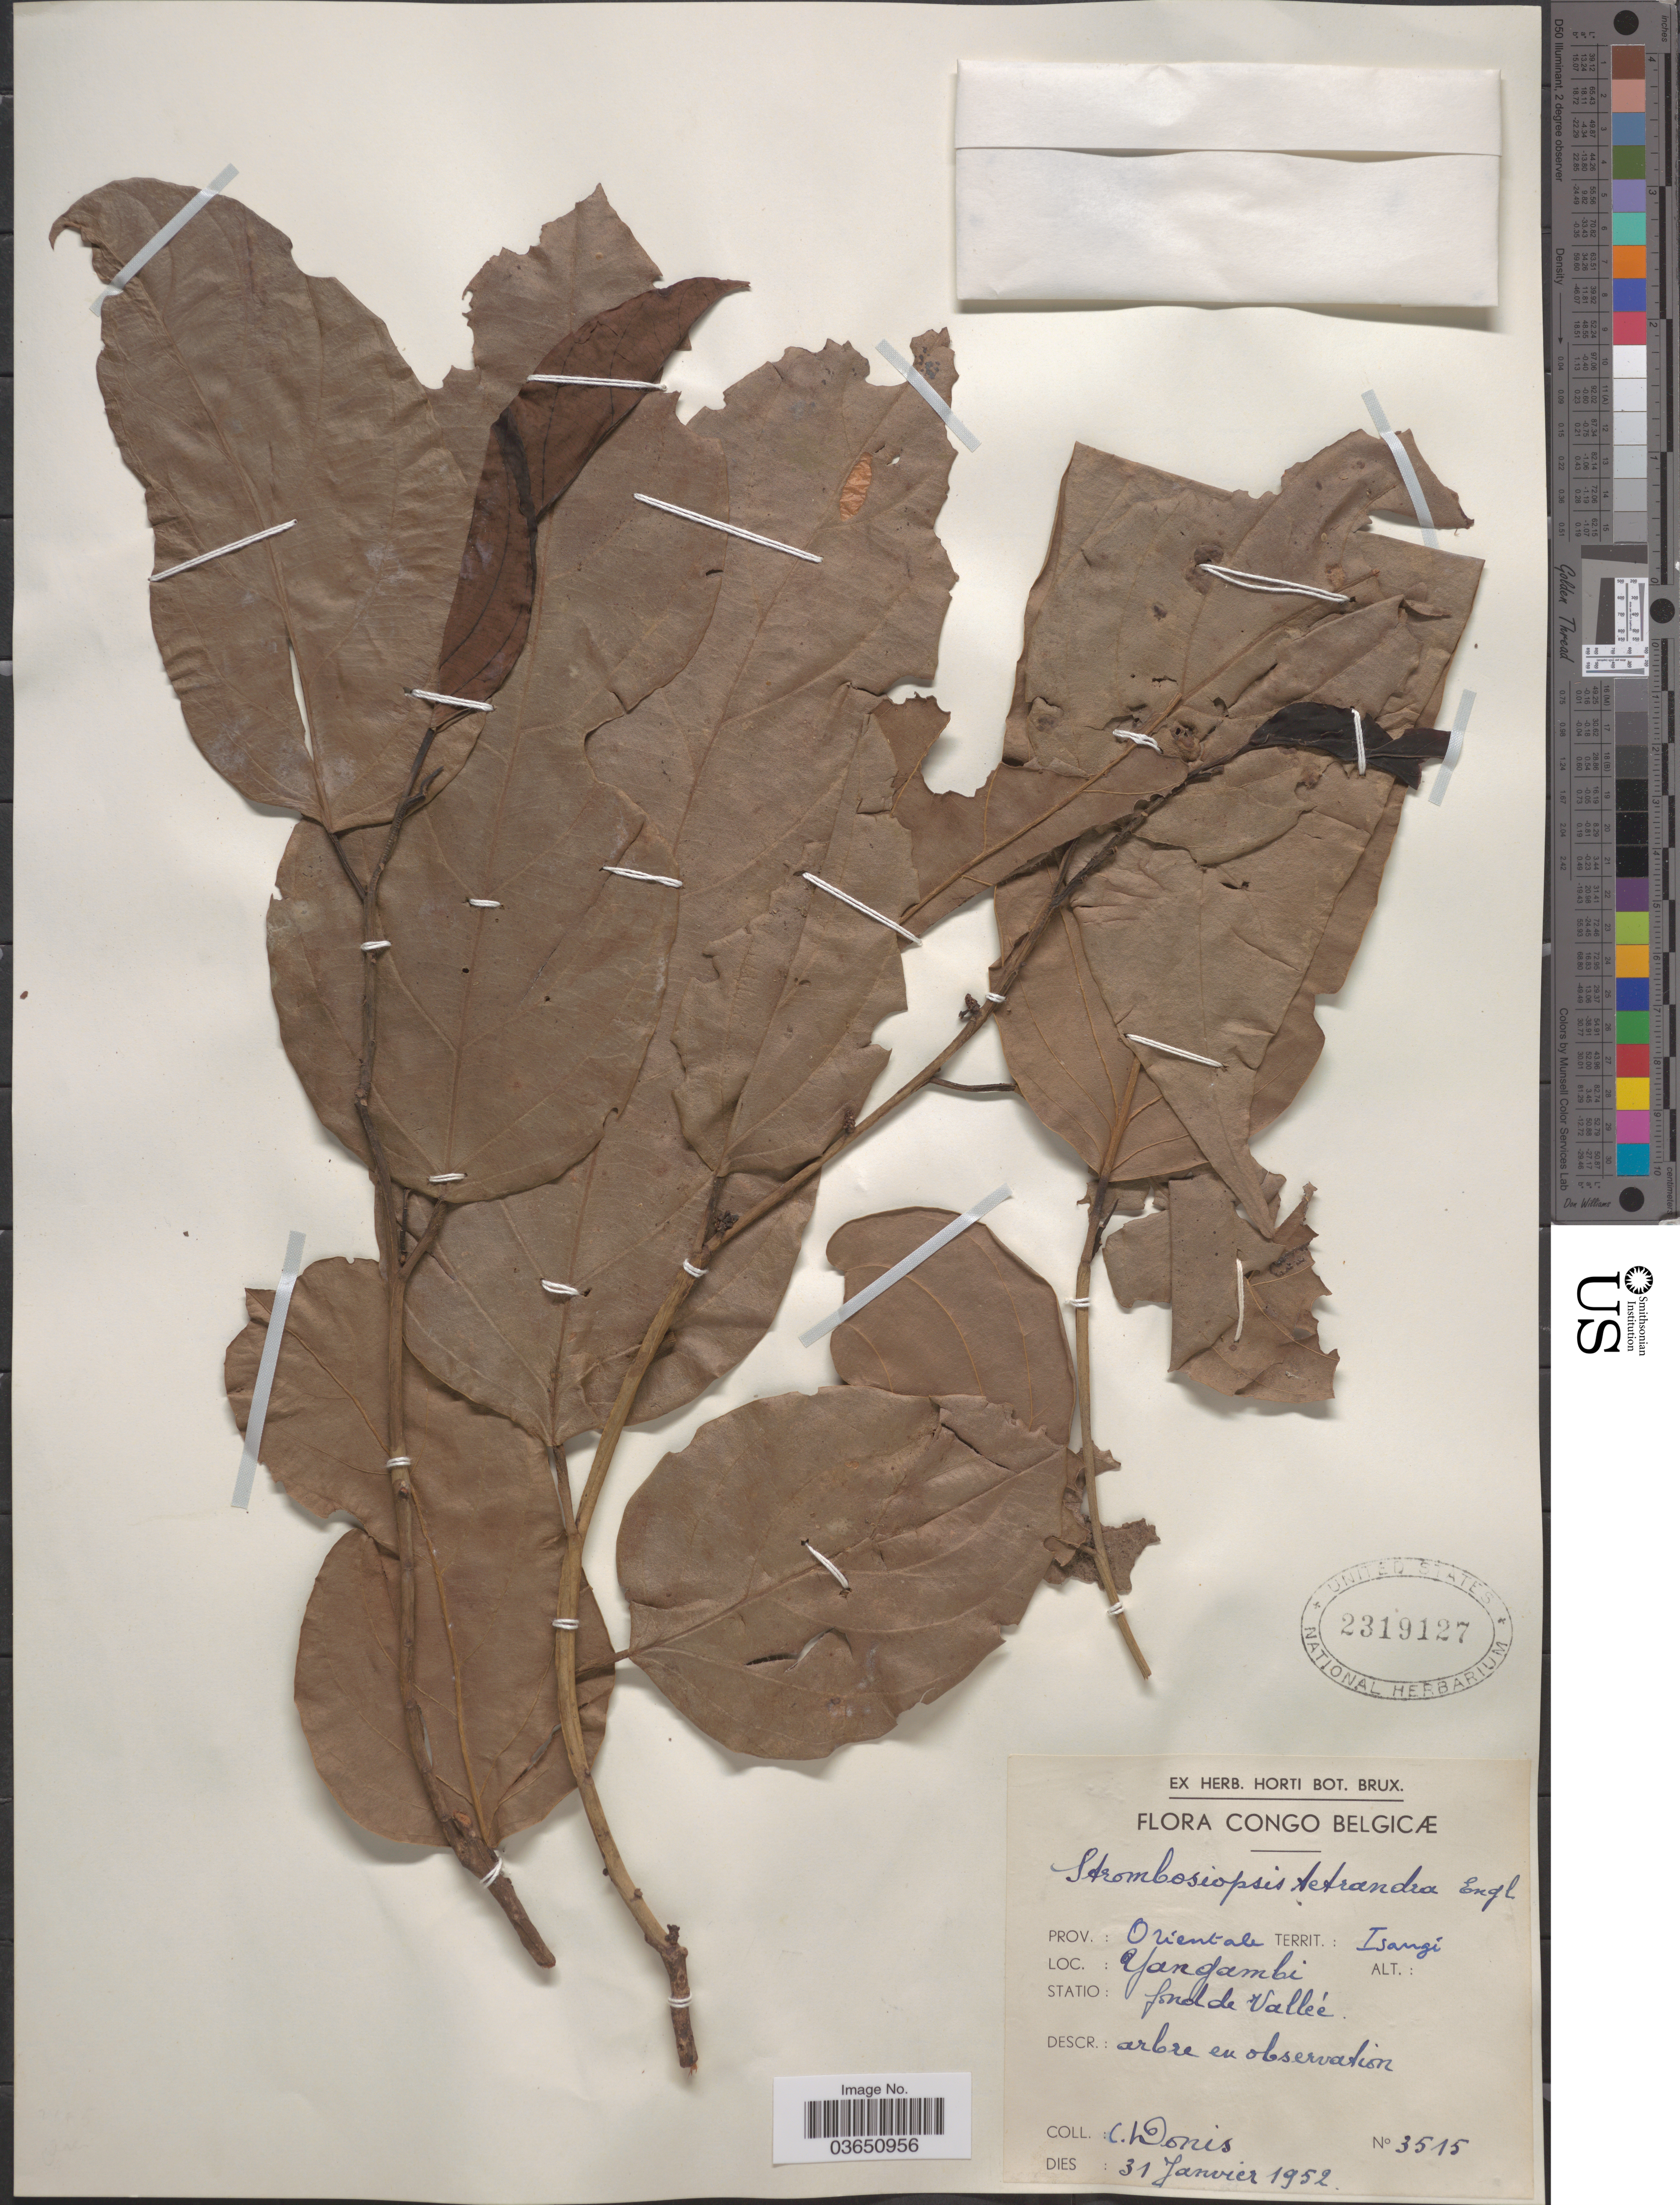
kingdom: Plantae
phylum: Tracheophyta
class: Magnoliopsida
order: Santalales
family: Strombosiaceae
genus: Strombosiopsis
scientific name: Strombosiopsis tetrandra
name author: Engl.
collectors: C. Donis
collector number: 3515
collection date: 1952-01-31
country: Congo, Democratic Republic of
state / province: Tshopo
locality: Congo Belgicæ. Territ.: Isangí. Yandambi. Statio: fond de Valleé.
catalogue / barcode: US 2319127